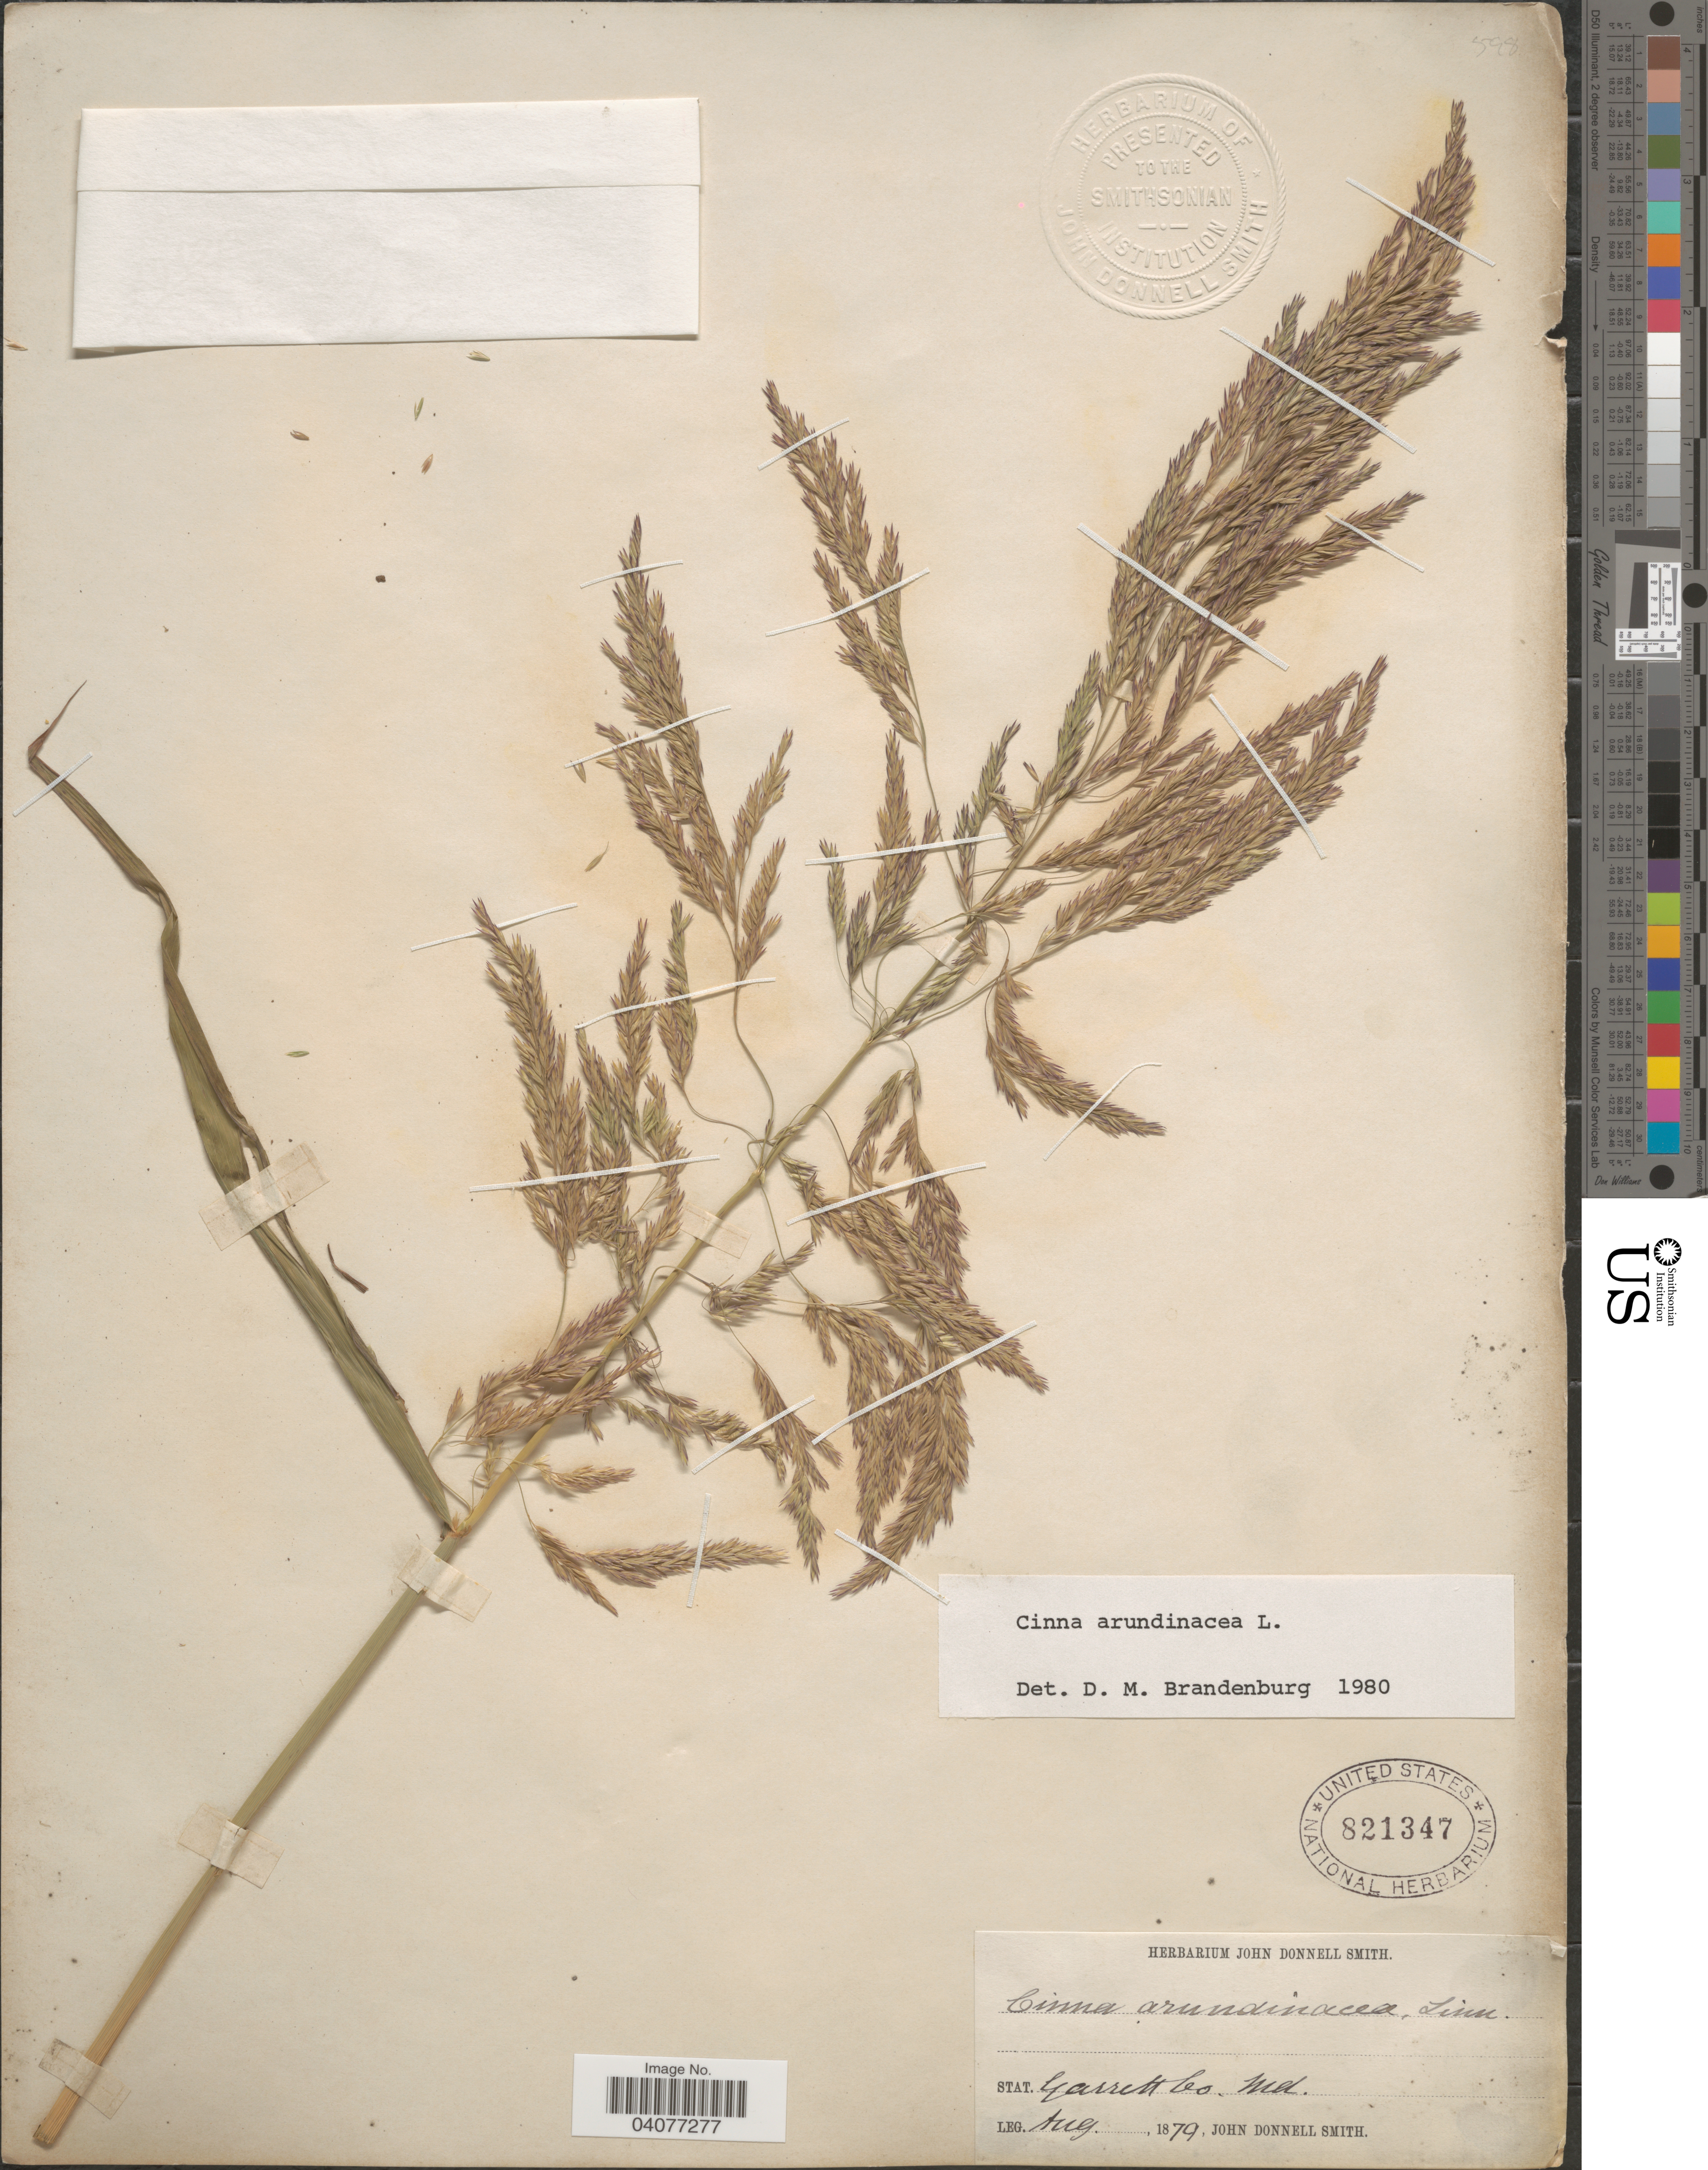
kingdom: Plantae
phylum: Tracheophyta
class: Liliopsida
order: Poales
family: Poaceae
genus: Cinna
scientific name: Cinna arundinacea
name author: L.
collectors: J. Donnell Smith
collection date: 1879-08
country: United States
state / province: Maryland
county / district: Garrett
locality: Garrett Co.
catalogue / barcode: US 821347